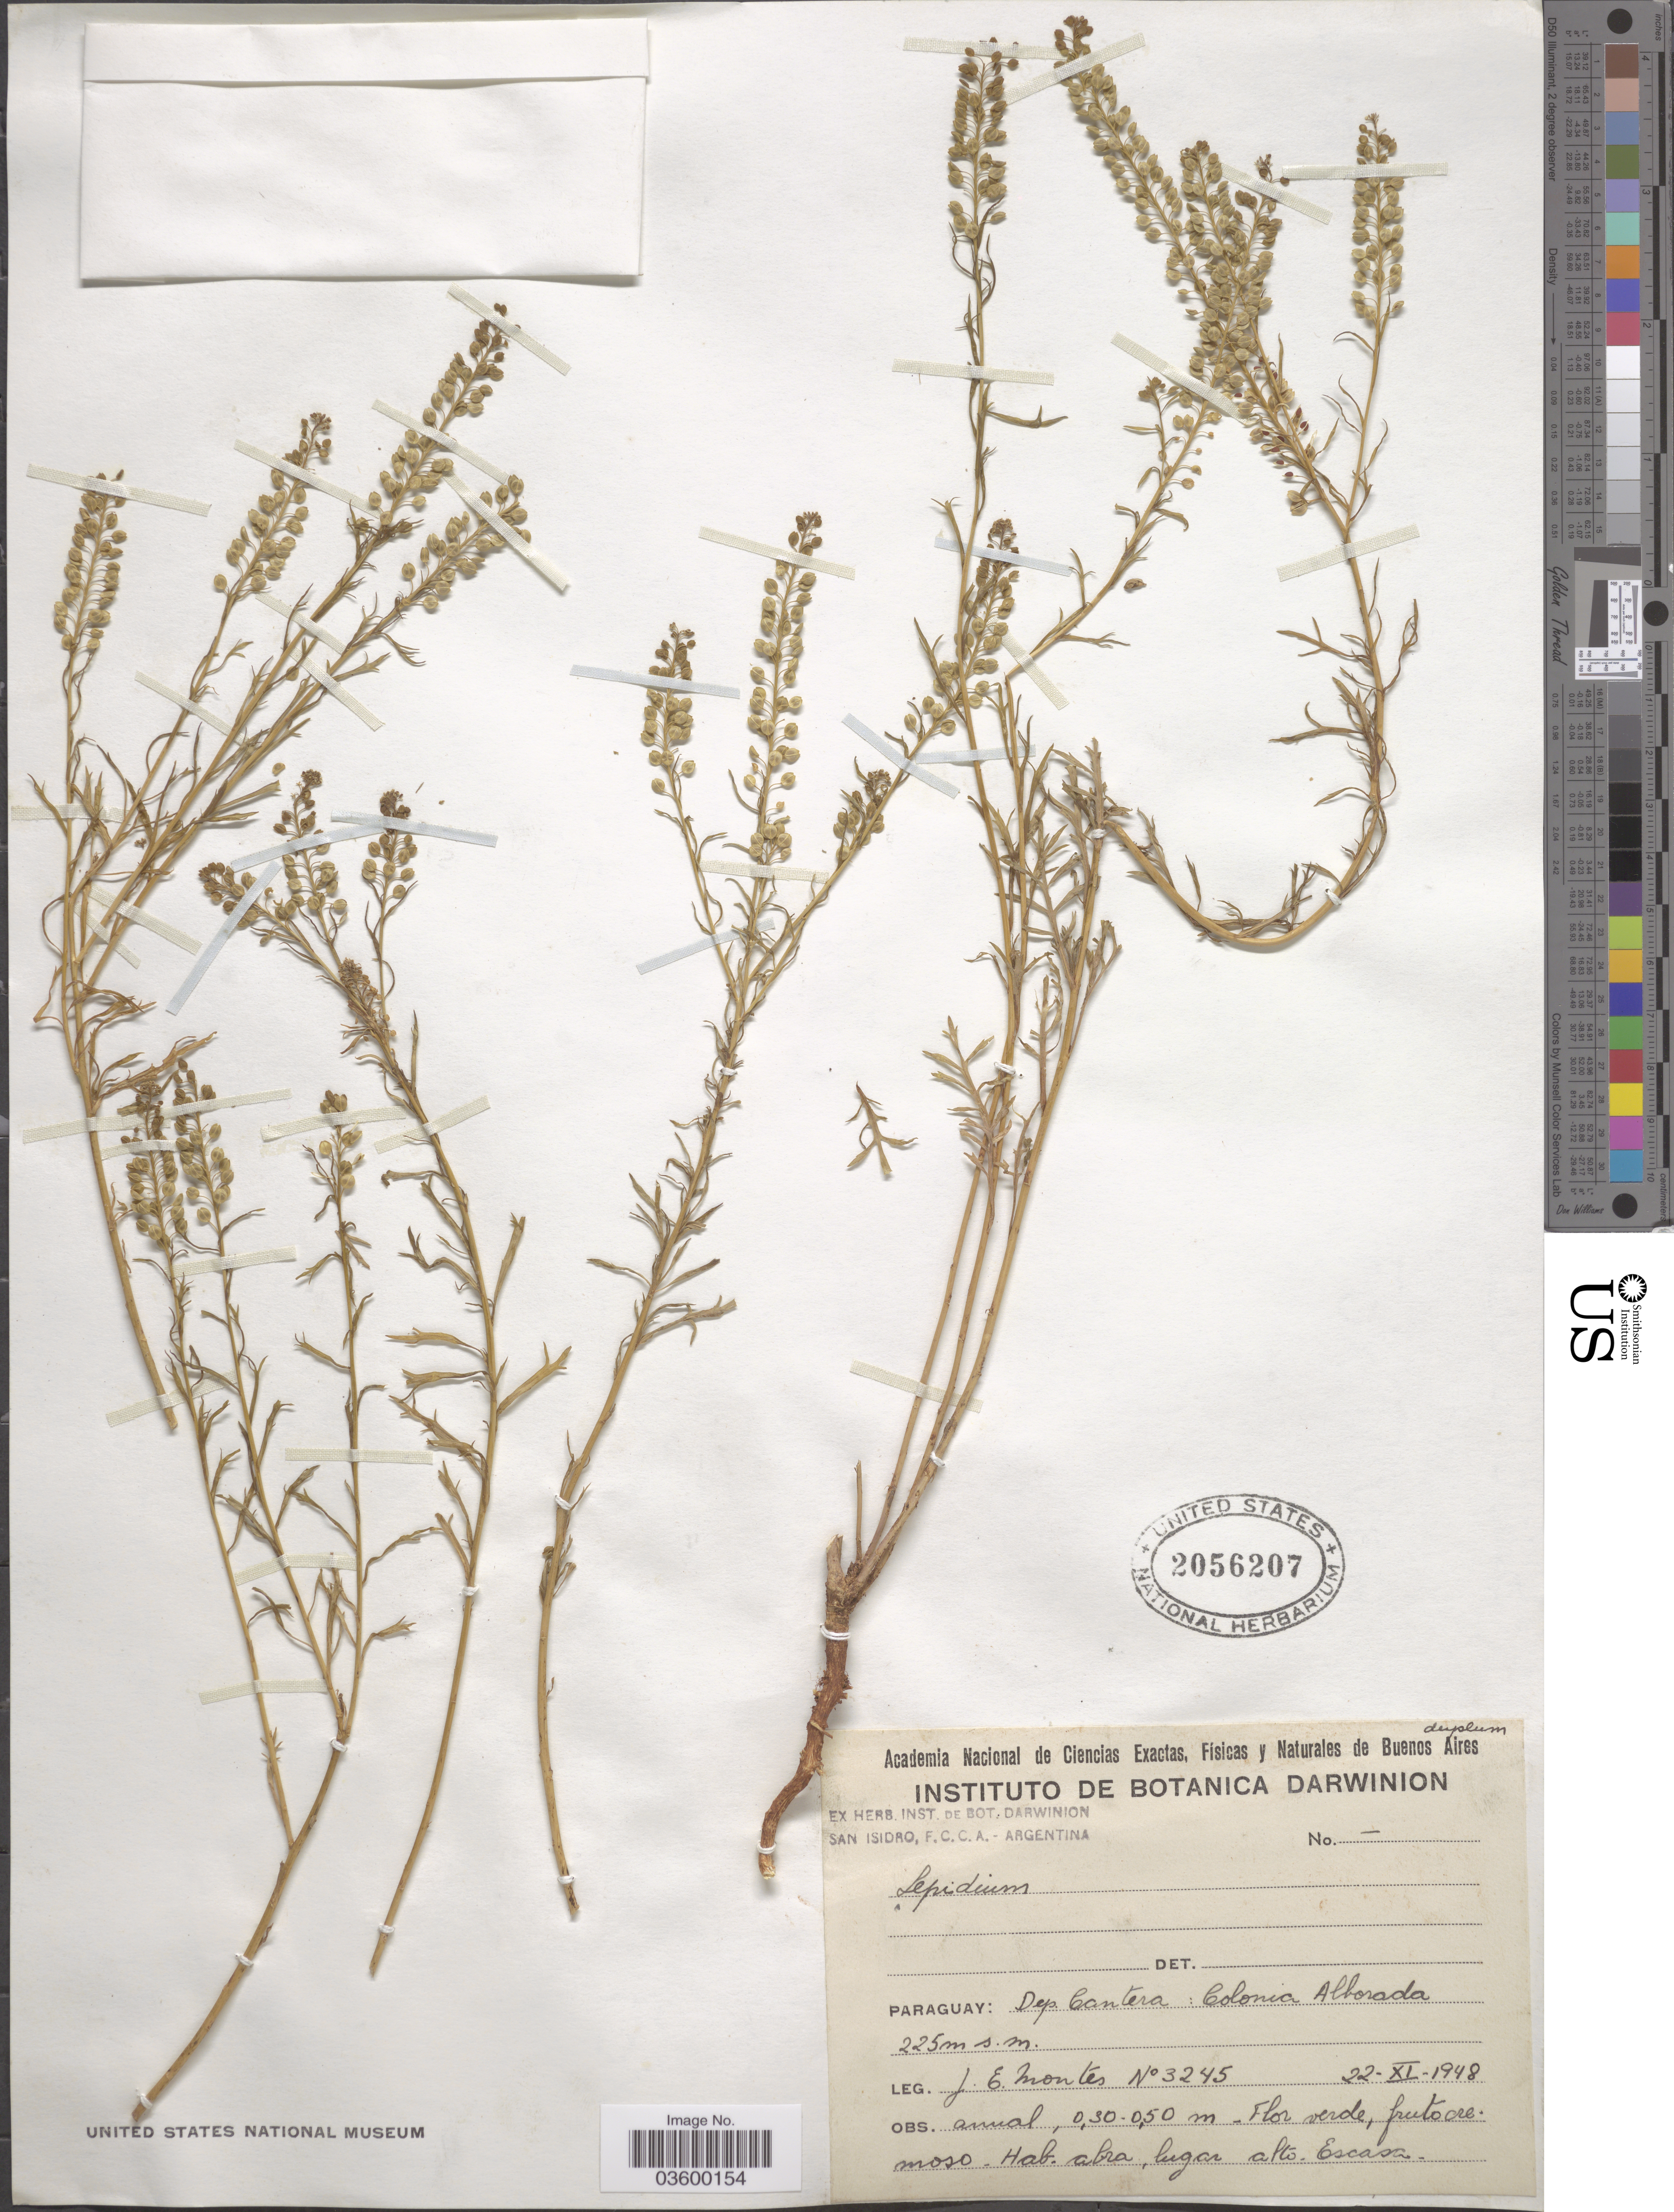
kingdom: Plantae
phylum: Tracheophyta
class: Magnoliopsida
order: Brassicales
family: Brassicaceae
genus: Lepidium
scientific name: Lepidium sp.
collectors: J. E. Montes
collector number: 3245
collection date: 1948-11-22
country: Paraguay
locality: Dep. Cantera: Colonia Alborada.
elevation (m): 225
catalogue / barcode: US 2056207